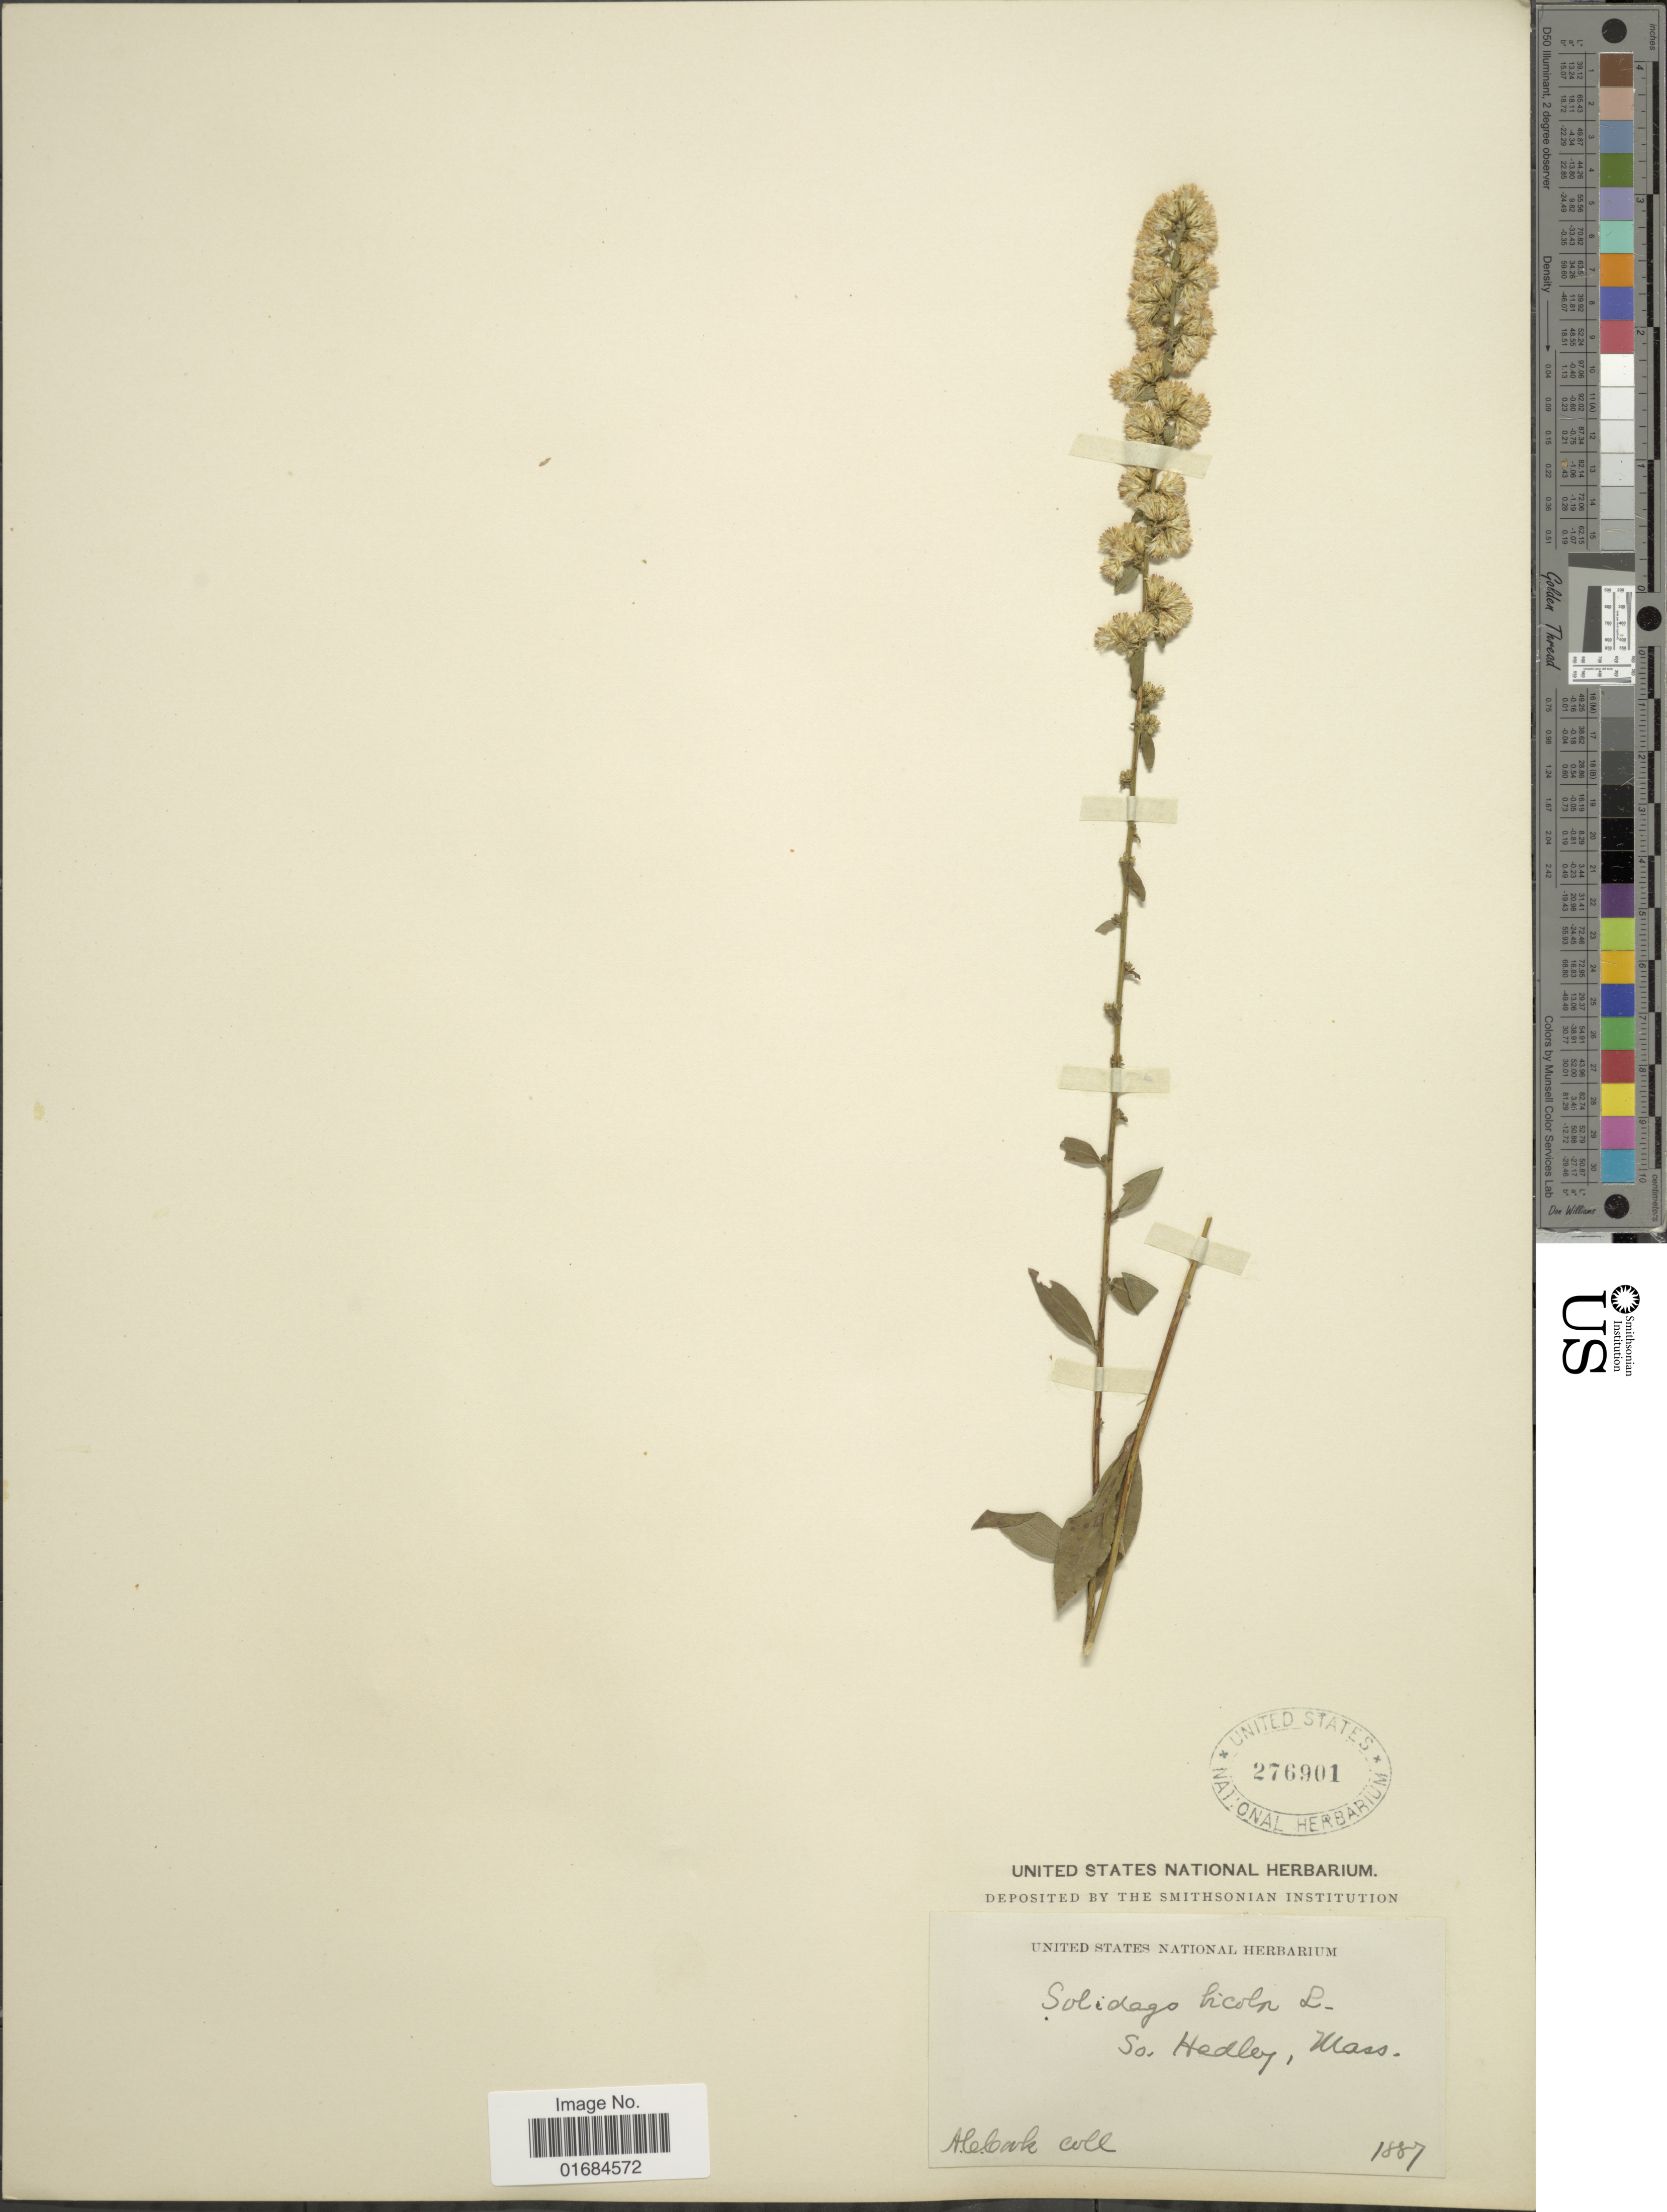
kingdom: Plantae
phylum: Tracheophyta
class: Magnoliopsida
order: Asterales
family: Asteraceae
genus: Solidago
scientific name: Solidago bicolor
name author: L.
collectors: A. Cook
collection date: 1887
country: United States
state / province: Massachusetts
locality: So. Hedley.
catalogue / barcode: US 276901